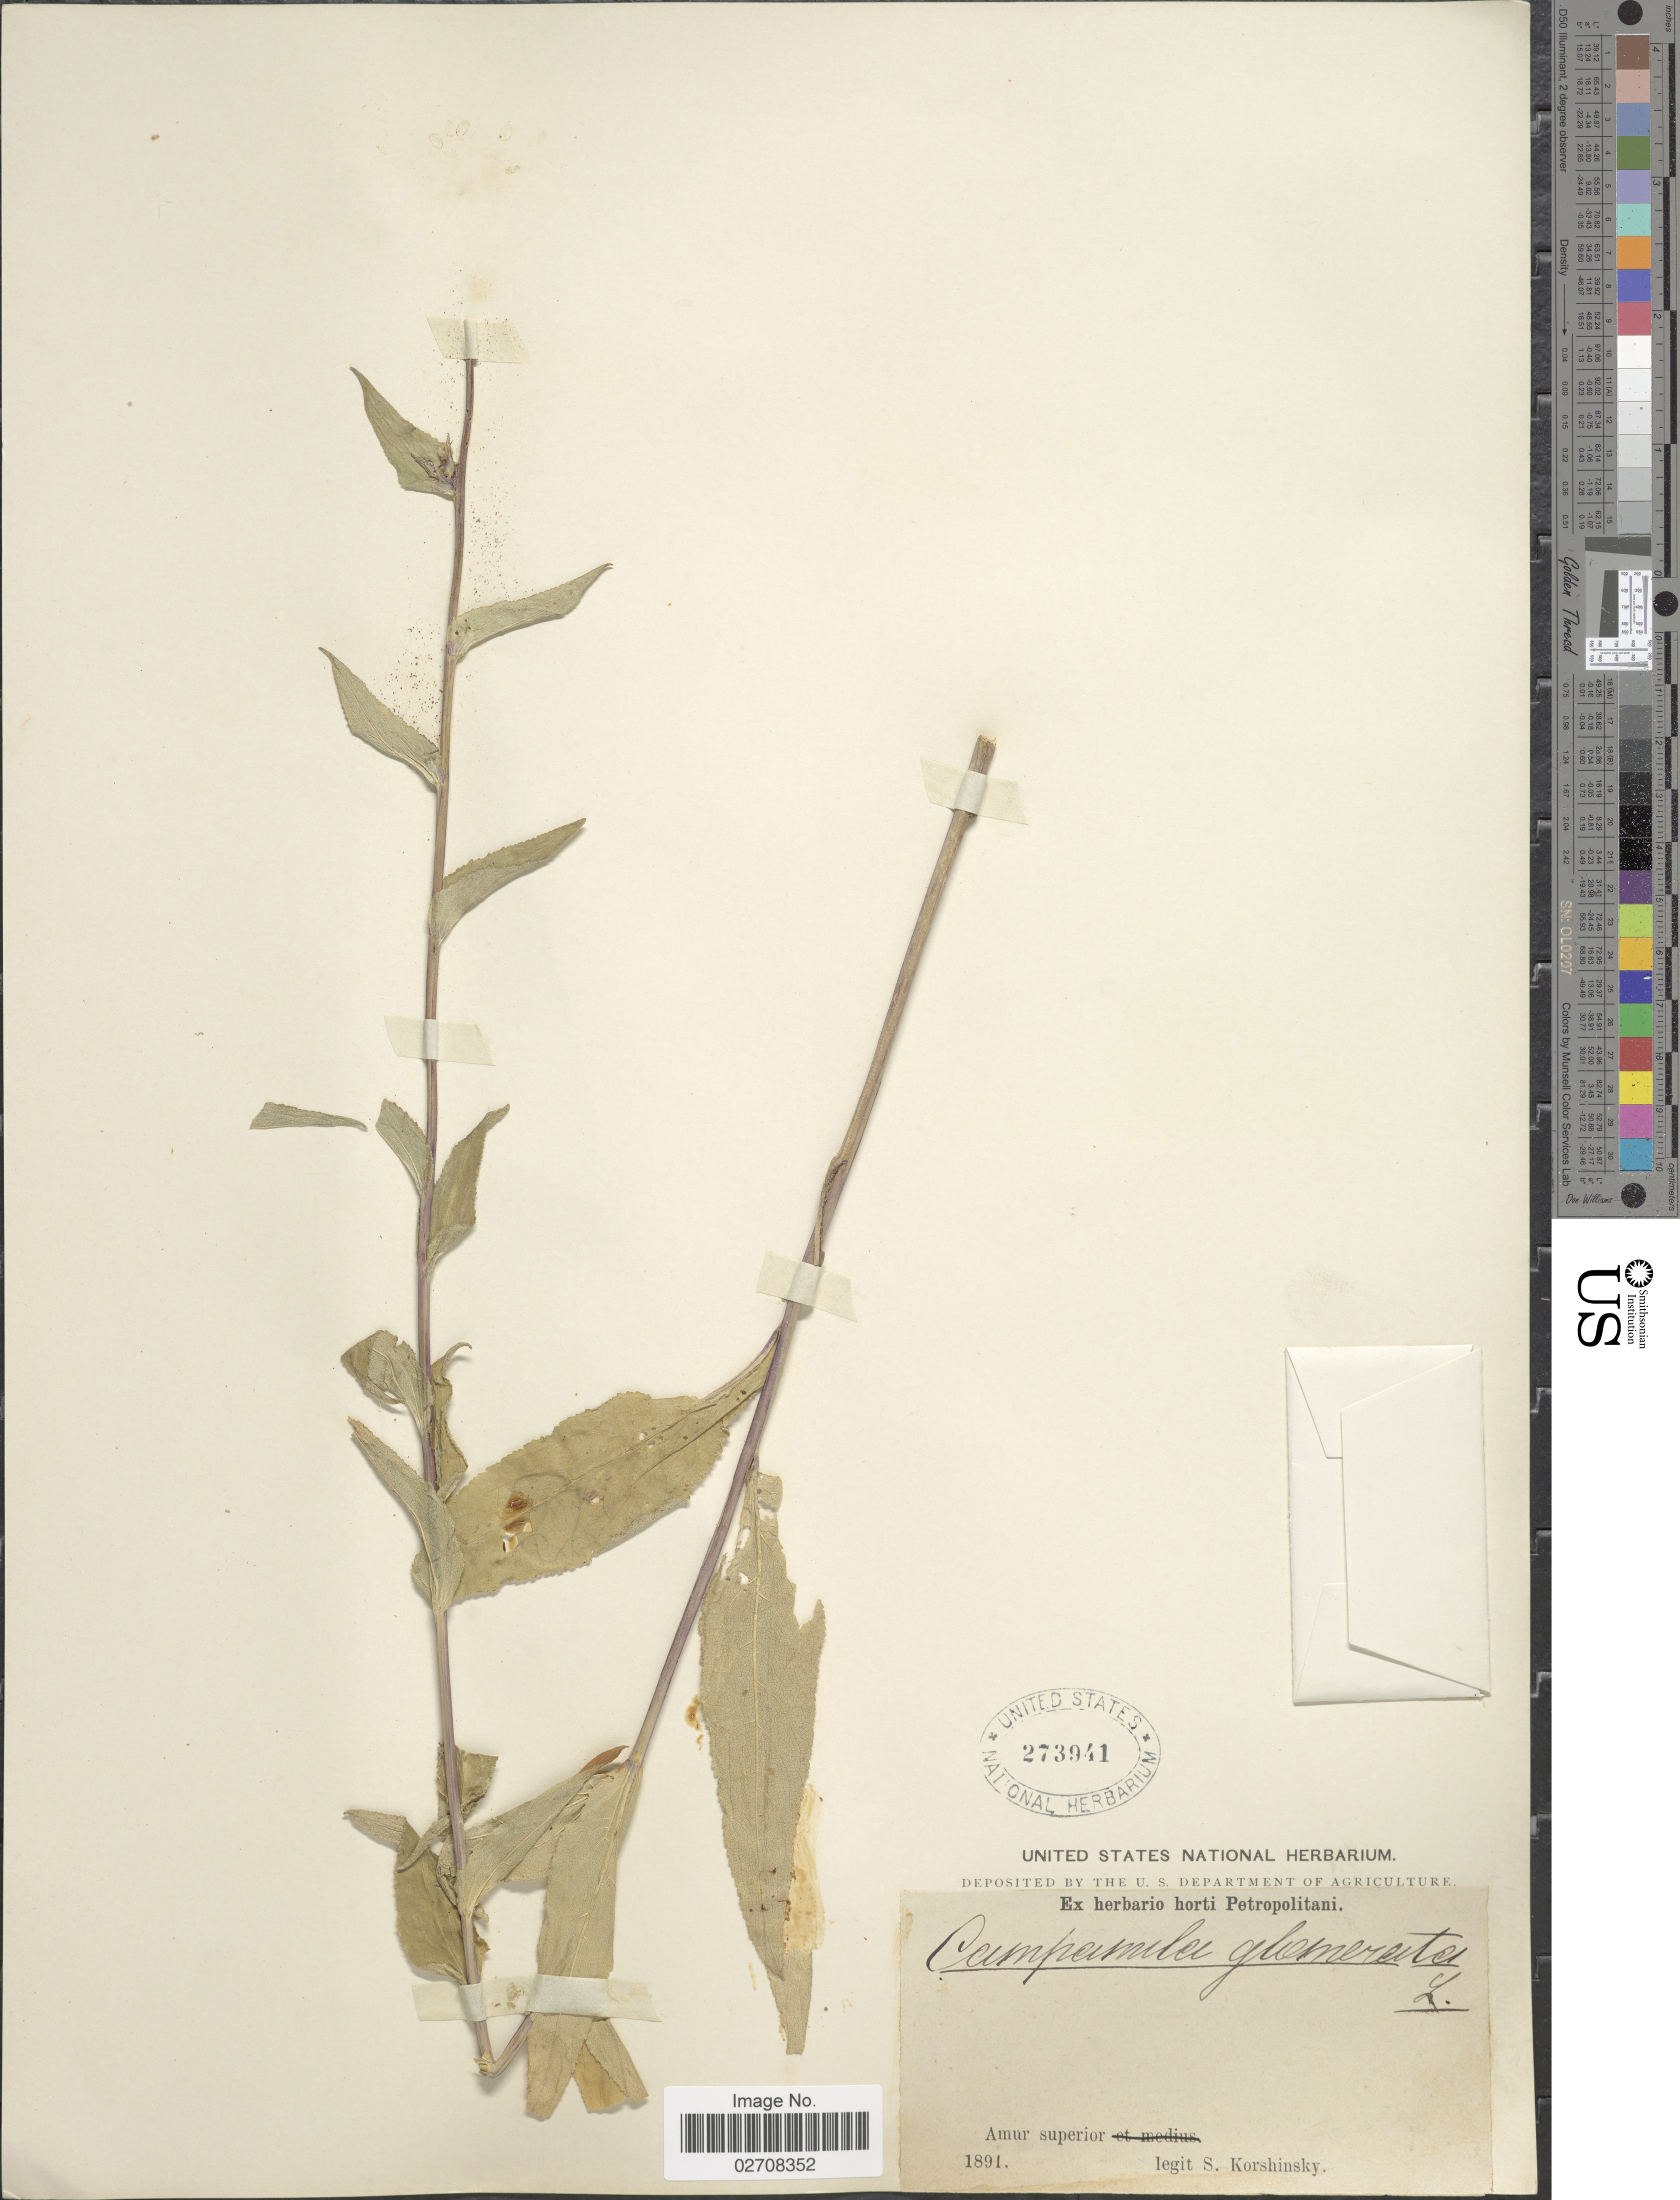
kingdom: Plantae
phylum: Tracheophyta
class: Magnoliopsida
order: Asterales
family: Campanulaceae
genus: Campanula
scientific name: Campanula glomerata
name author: L.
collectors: S. I. Korshinsky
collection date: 1891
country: Russian Federation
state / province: Amur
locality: Amur superior.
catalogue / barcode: US 273941